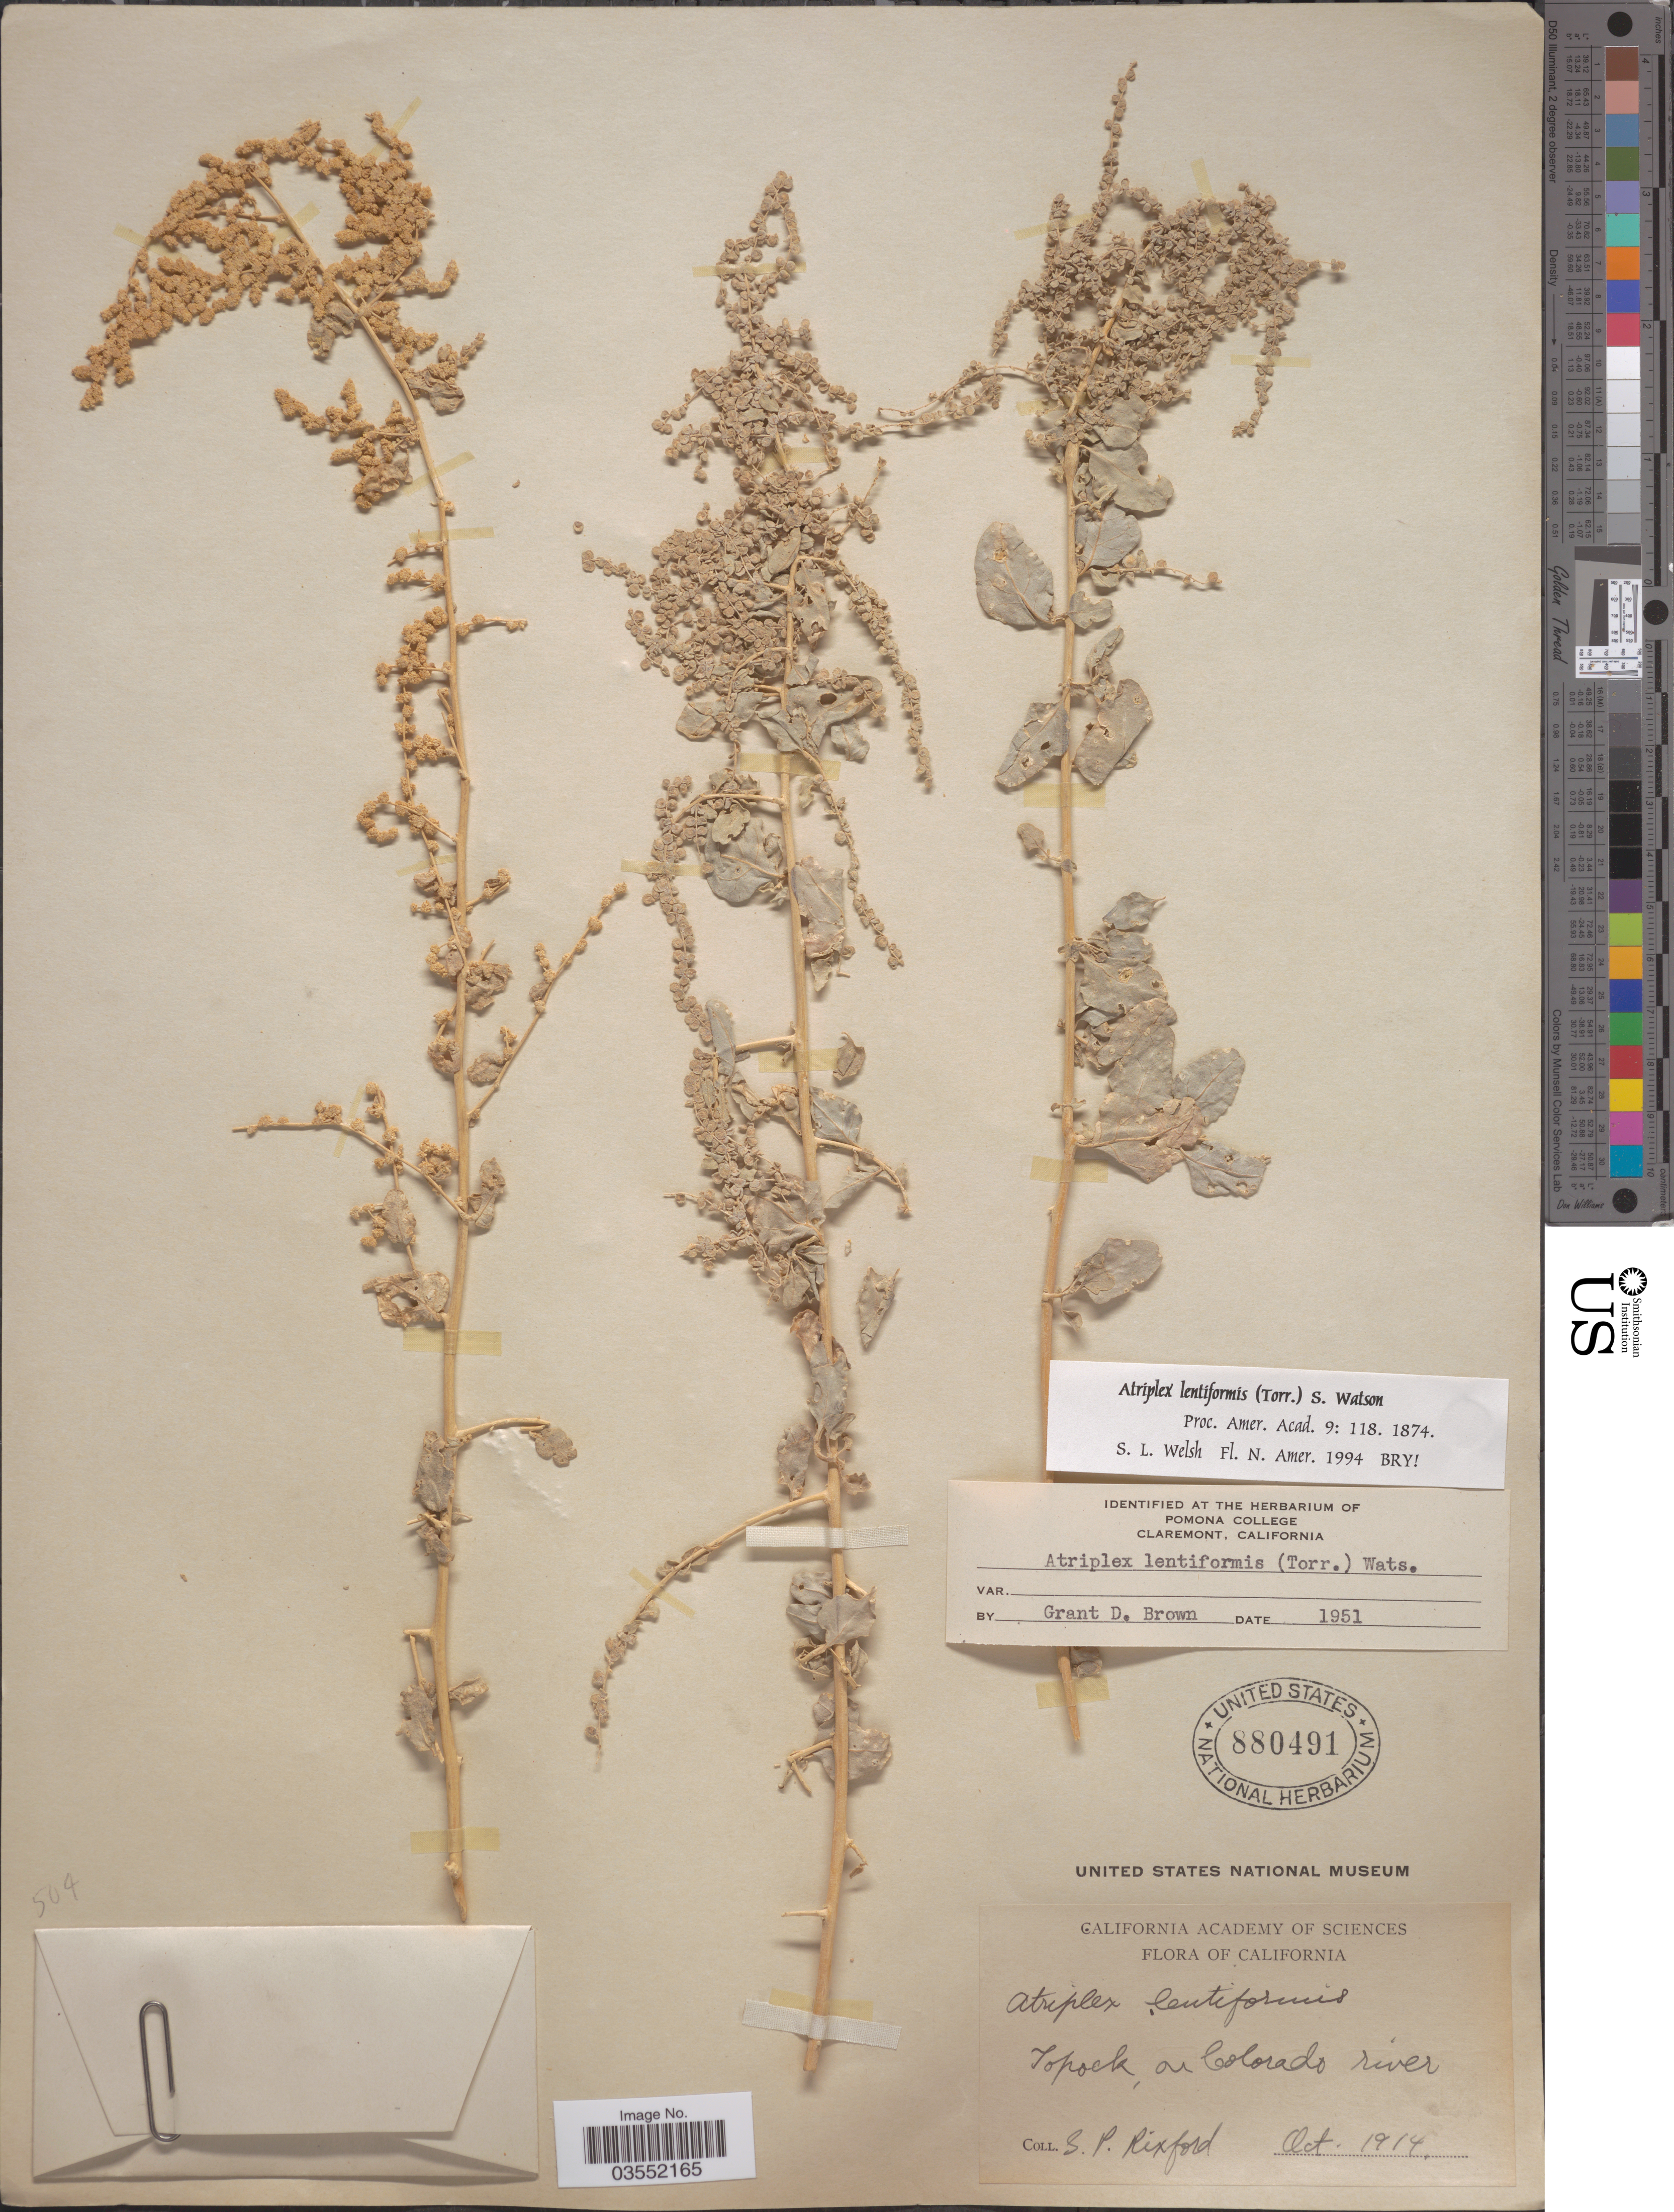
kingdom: Plantae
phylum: Tracheophyta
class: Magnoliopsida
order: Caryophyllales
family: Amaranthaceae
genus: Atriplex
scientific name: Atriplex lentiformis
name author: (Torr.) S. Watson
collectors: S. Rixford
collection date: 1914-10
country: United States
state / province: California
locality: Topock, on Colorado river.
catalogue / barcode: US 880491